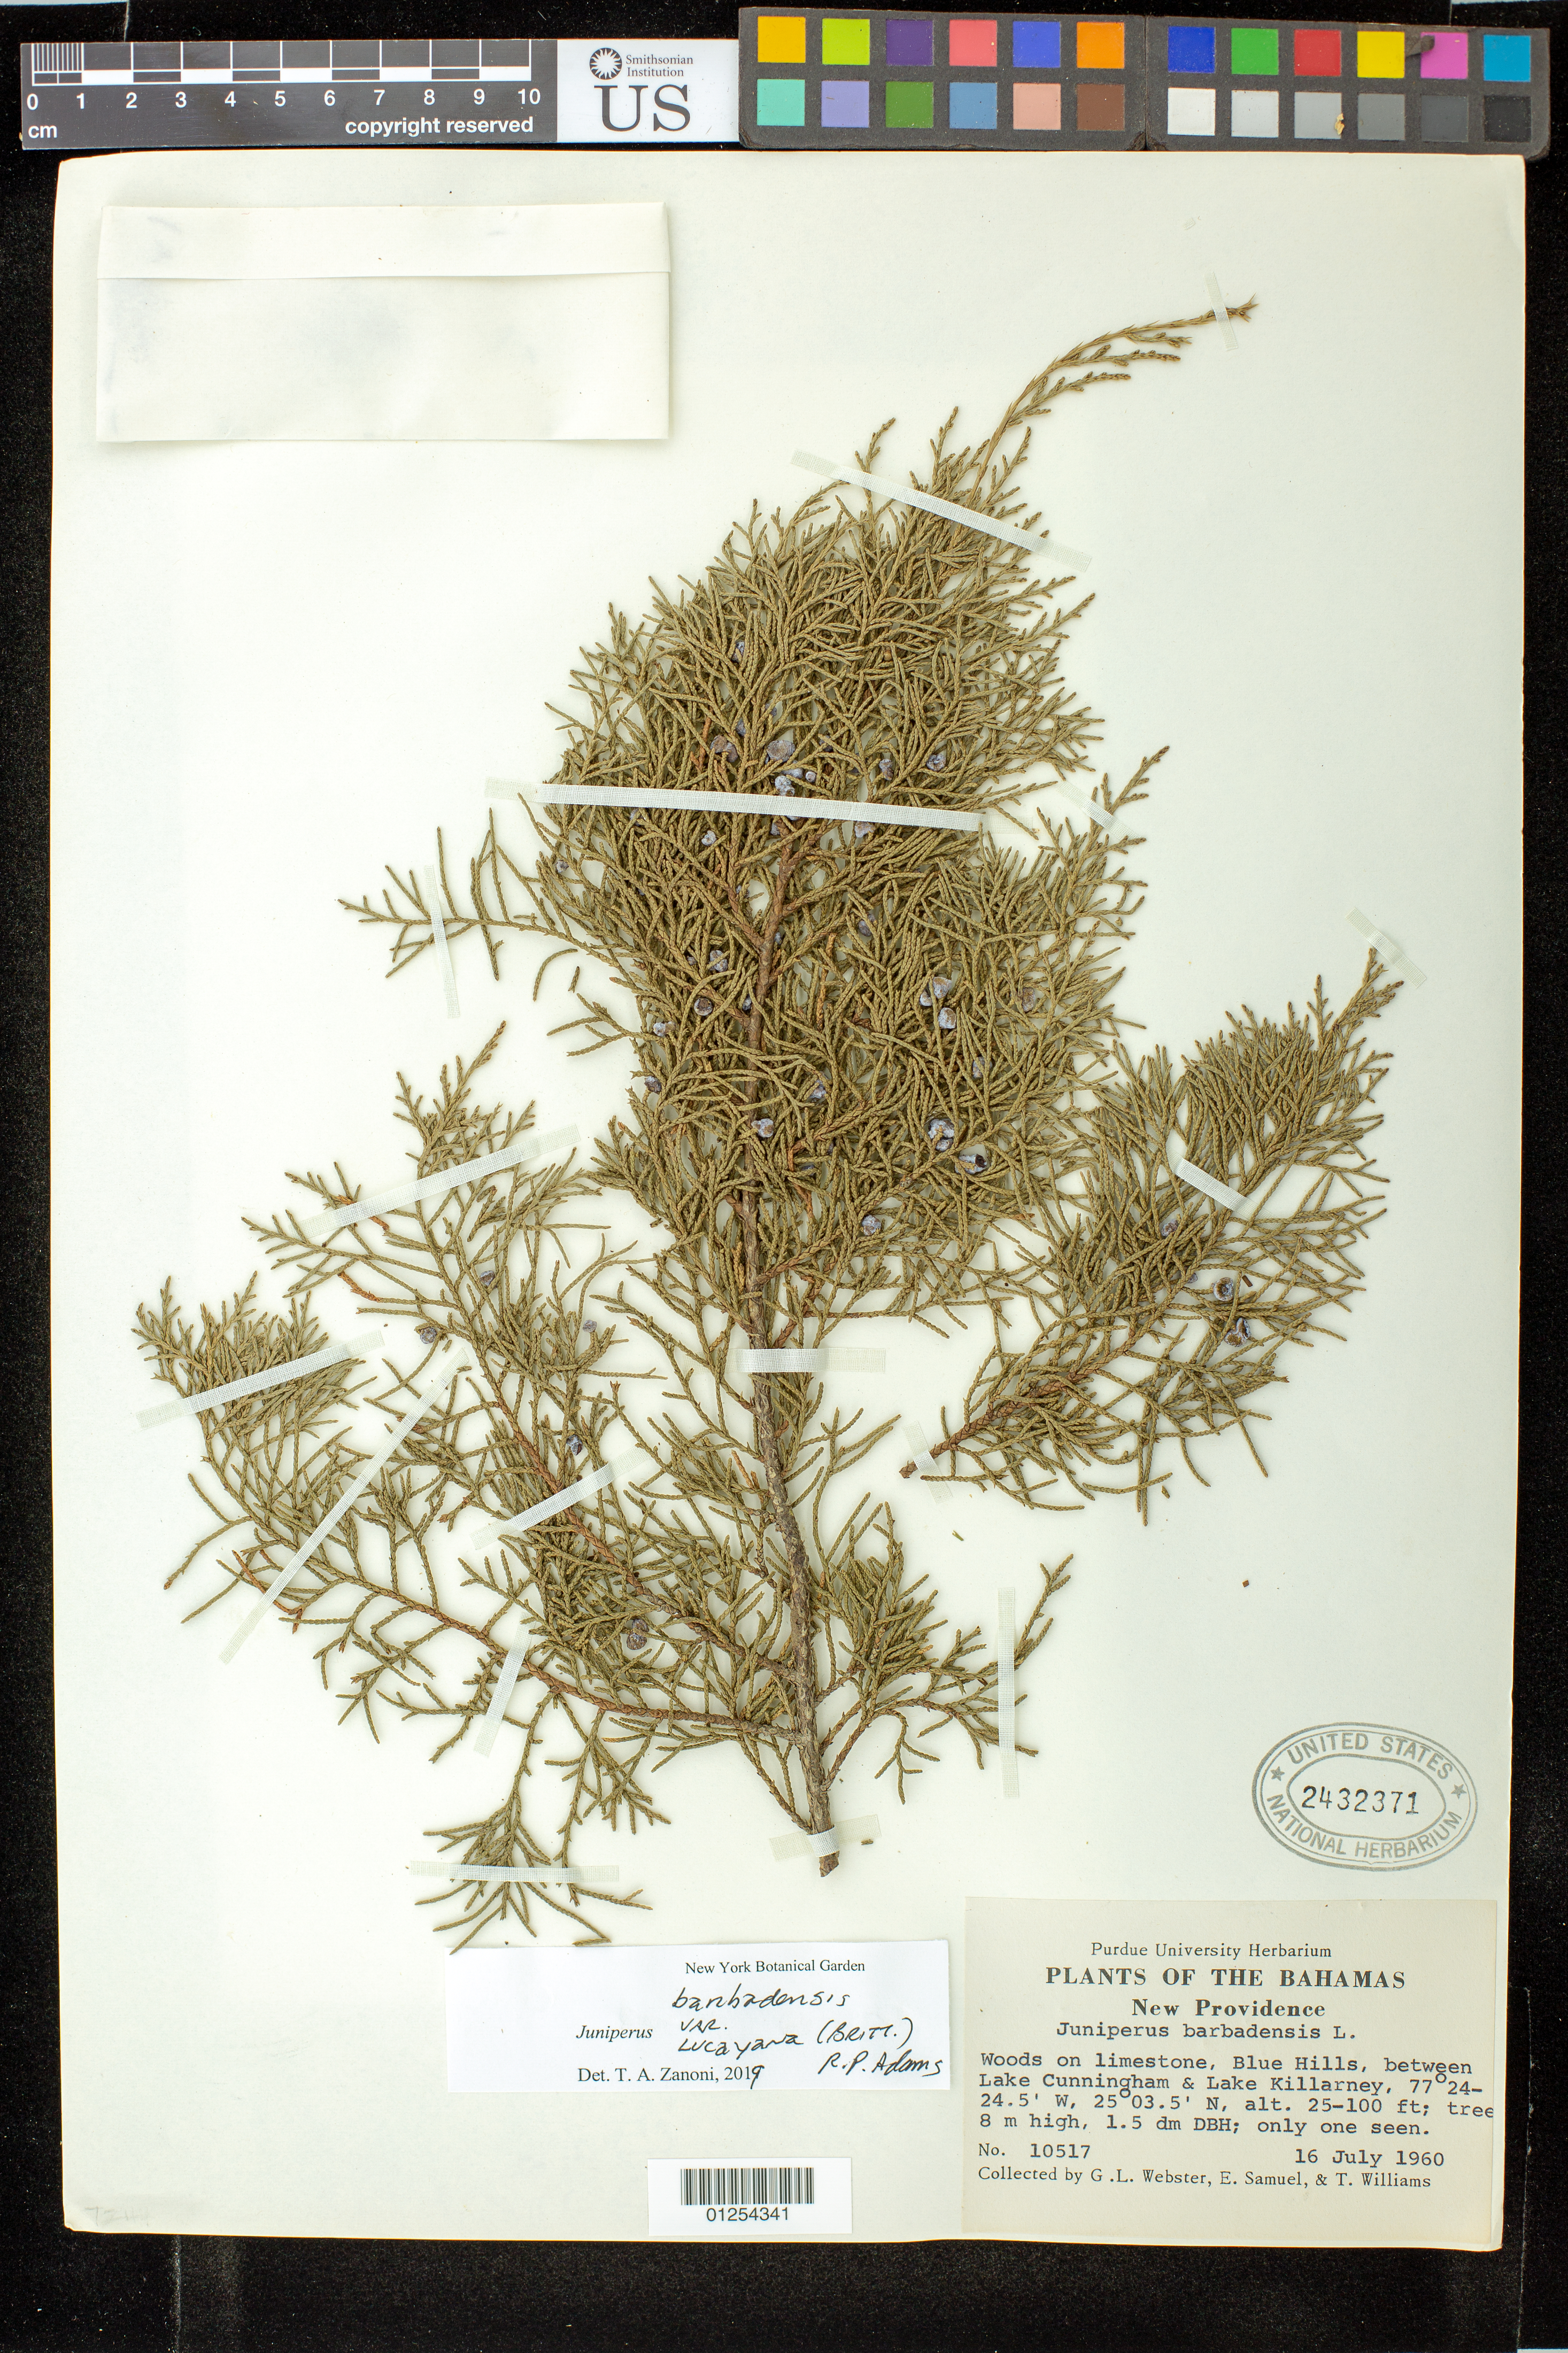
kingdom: Plantae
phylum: Tracheophyta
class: Pinopsida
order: Pinales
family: Cupressaceae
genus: Juniperus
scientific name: Juniperus barbadensis var. lucayana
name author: (Britton) R.P. Adams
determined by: Zanoni, T. A., (NY), New York Botanical Garden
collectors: G. L. Webster, E. Samuel & T. Williams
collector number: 10517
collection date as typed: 16 Jul 1960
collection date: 1960-07-16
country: Bahamas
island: New Providence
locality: New Providence. Blue Hills, between Lake Cunningham and Lake Killarney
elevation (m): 8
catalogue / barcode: US 2432371